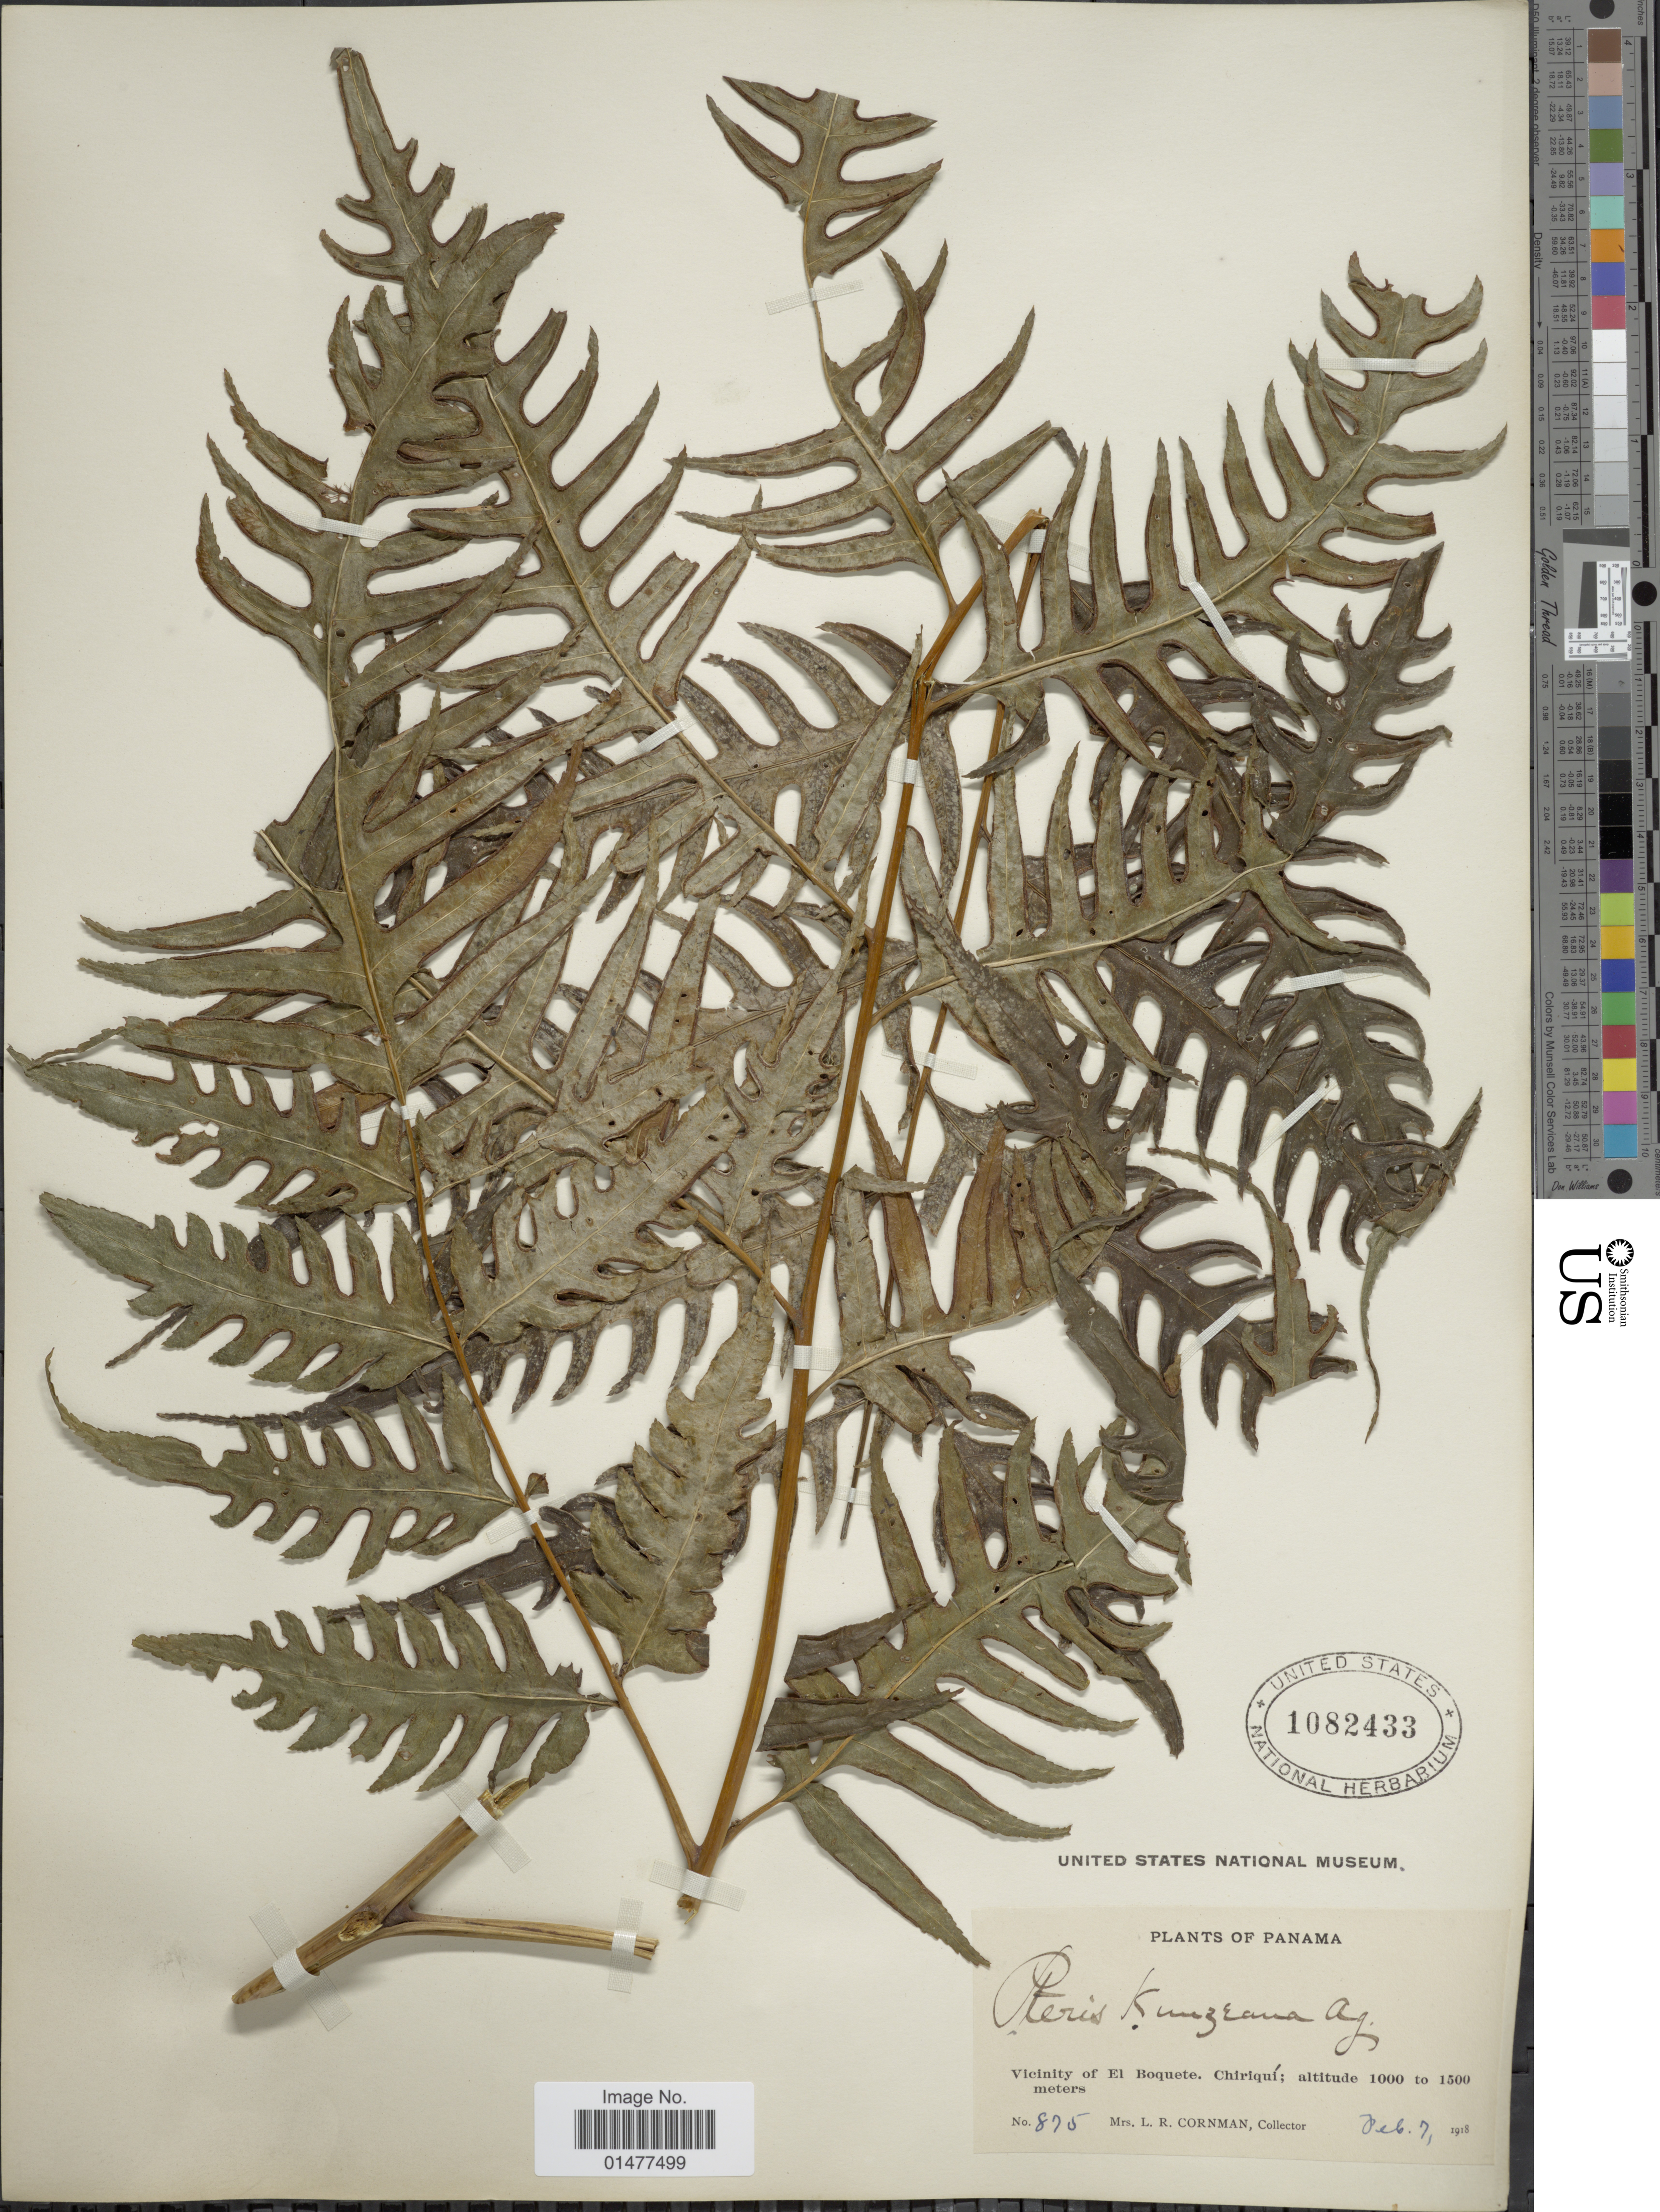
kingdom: Plantae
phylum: Tracheophyta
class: Polypodiopsida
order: Polypodiales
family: Pteridaceae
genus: Pteris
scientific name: Pteris altissima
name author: Poir.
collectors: L. Cornman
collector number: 875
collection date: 1918-02-07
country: Panama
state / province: Chiriqui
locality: Vicinity of El Boquete.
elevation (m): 1000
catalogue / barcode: US 1082433